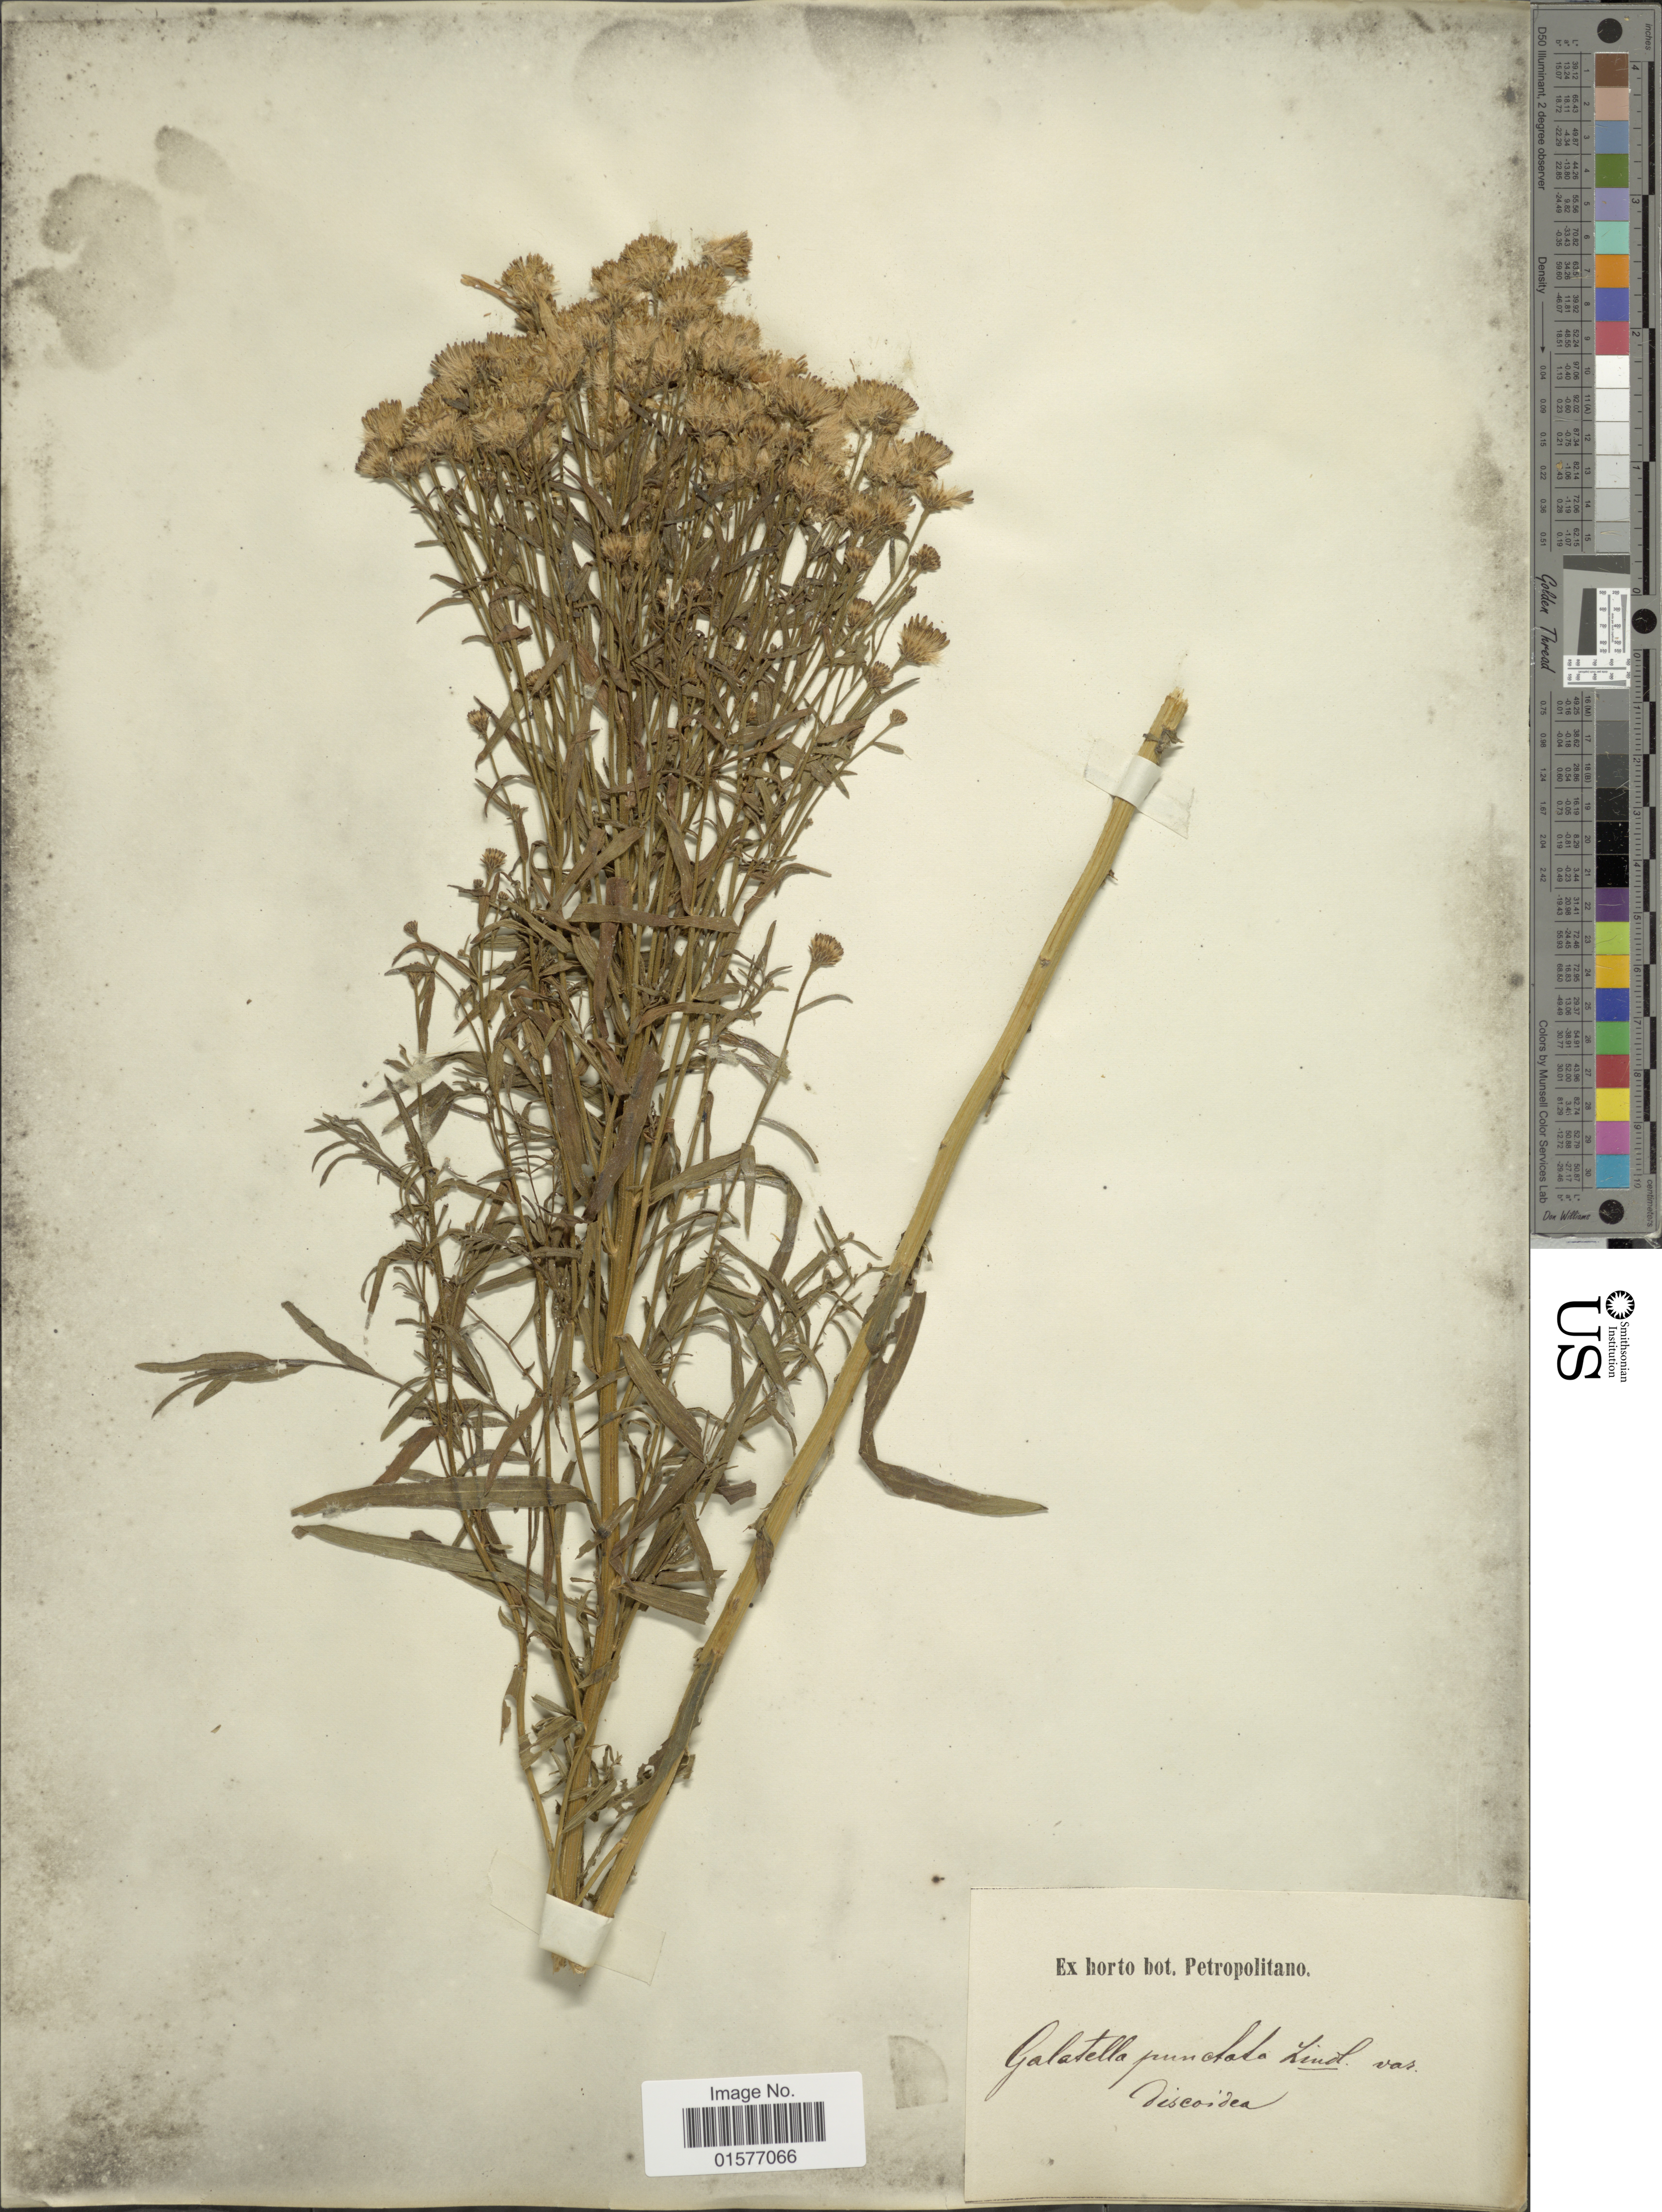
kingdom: Plantae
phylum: Tracheophyta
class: Magnoliopsida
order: Asterales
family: Asteraceae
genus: Linosyris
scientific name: Linosyris punctata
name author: (Moench) DC.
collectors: ex Horto Bot. Petropolitano